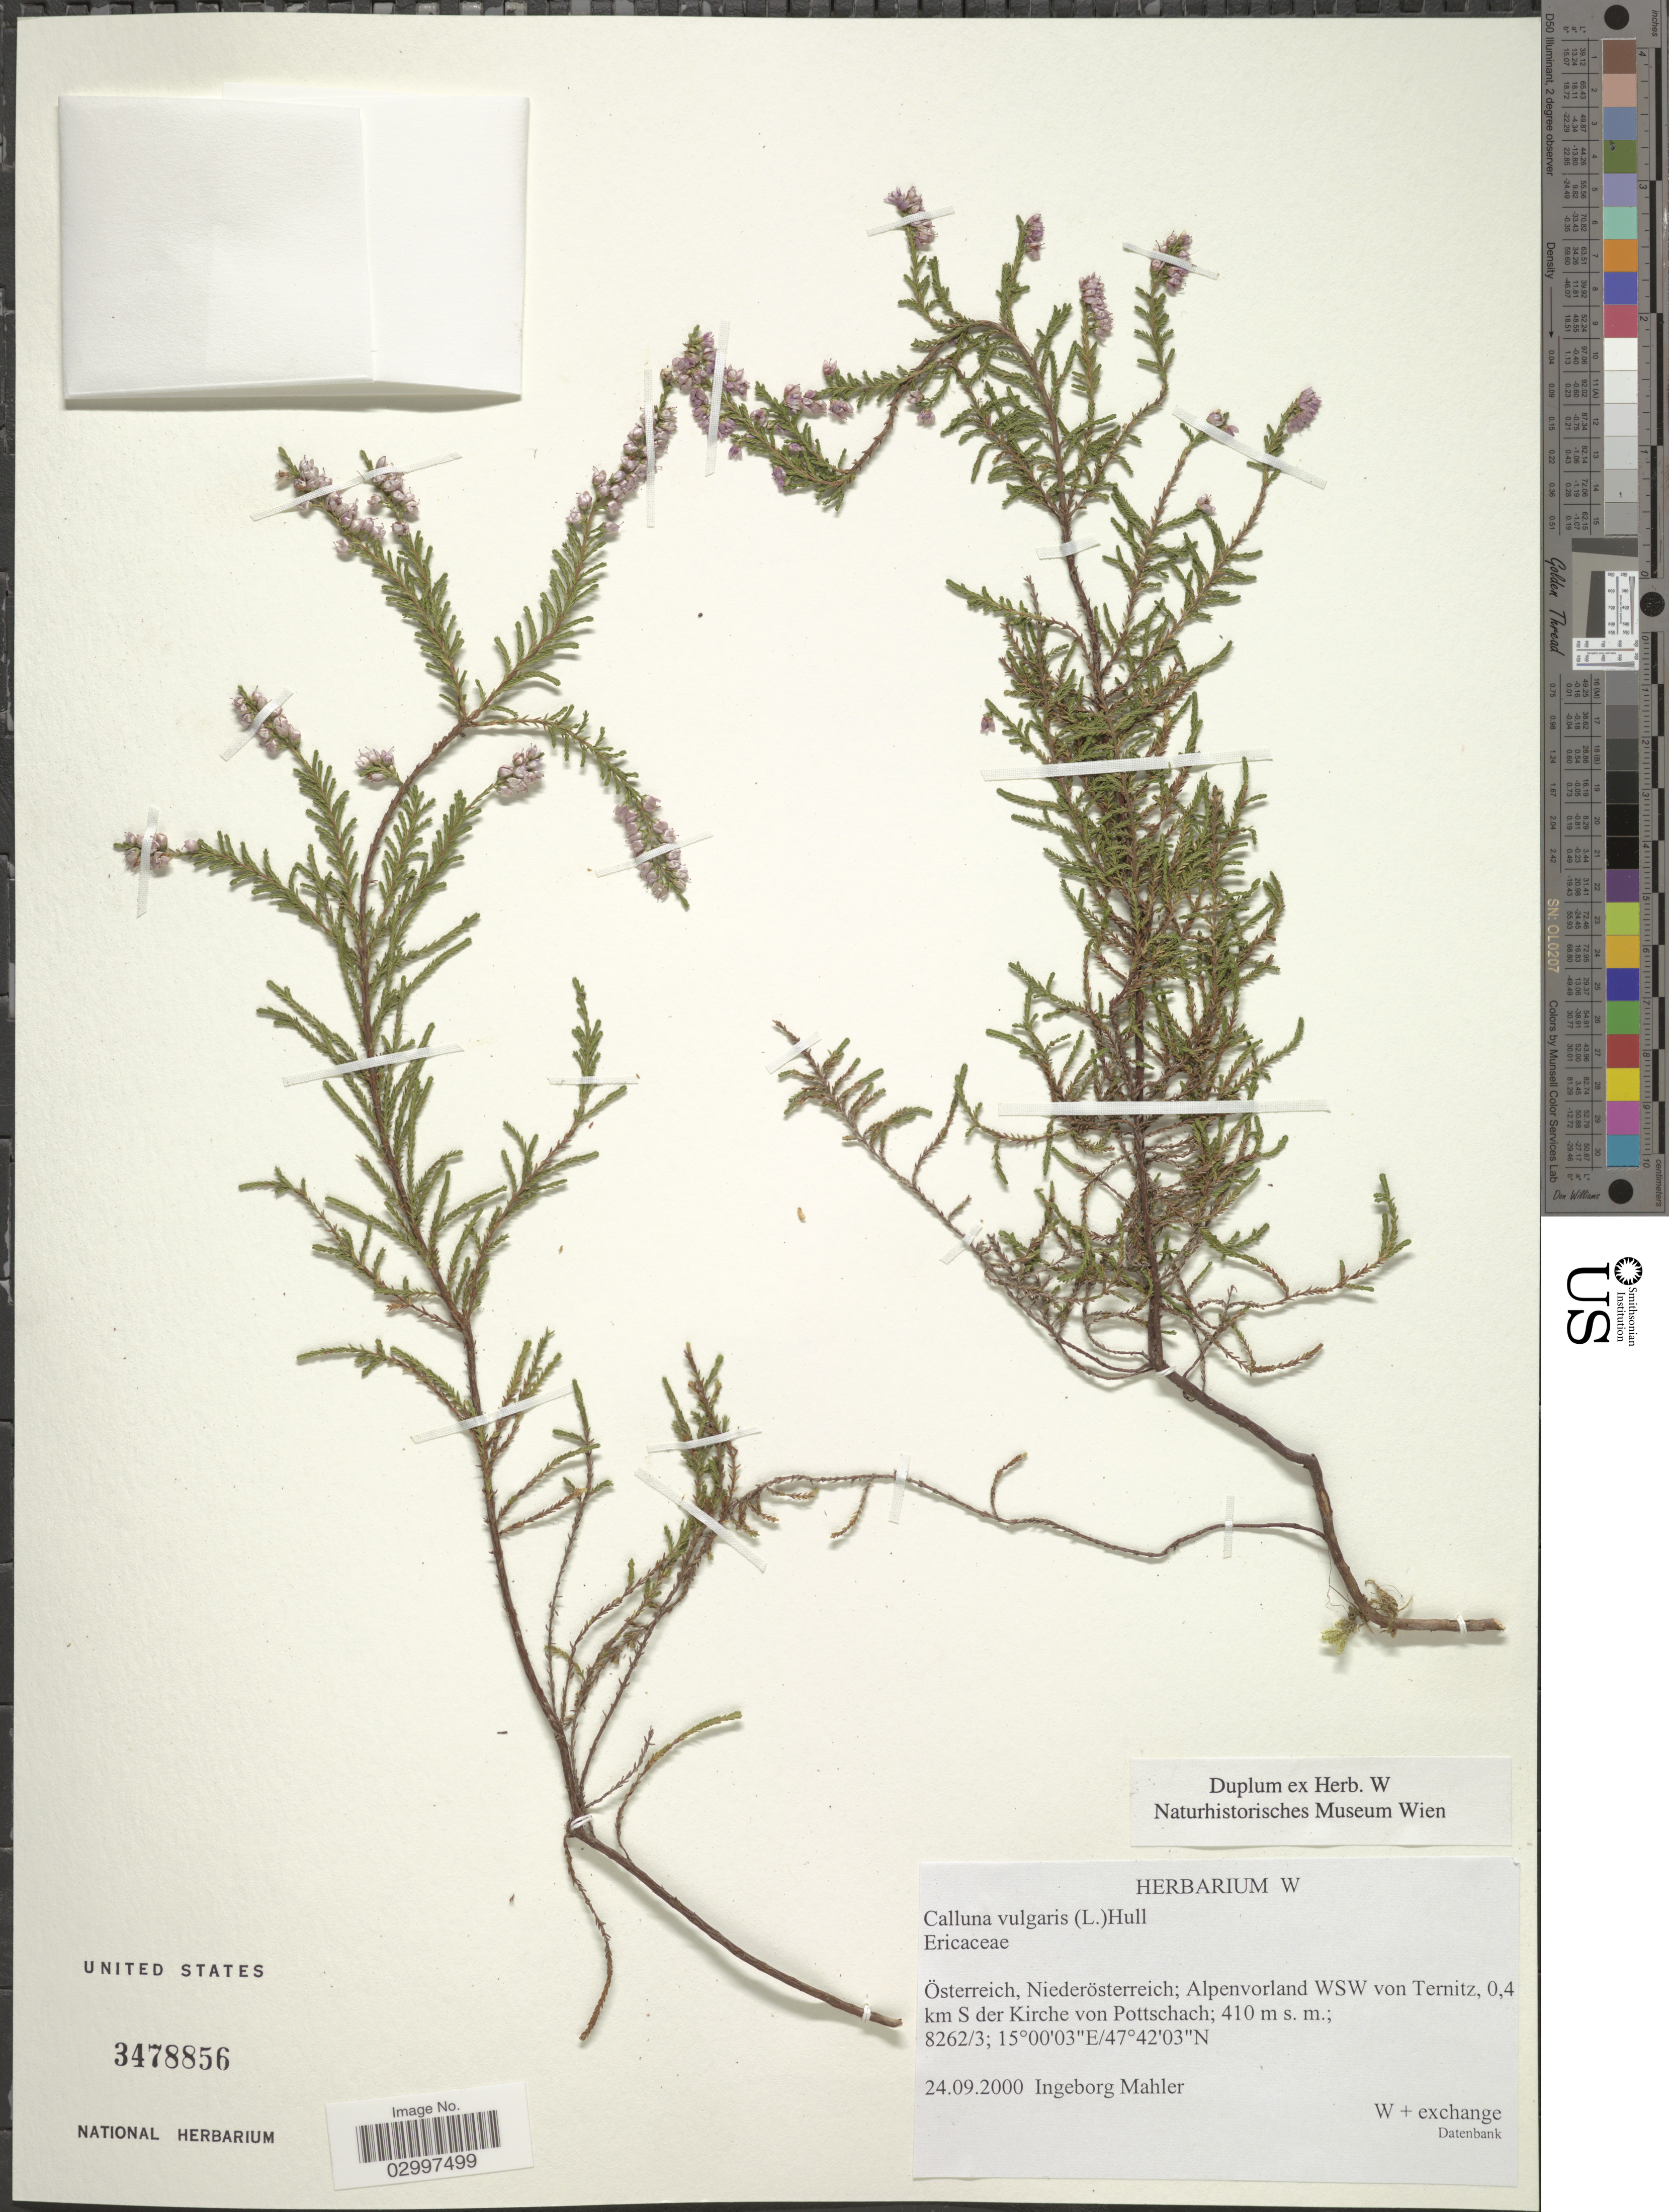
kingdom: Plantae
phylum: Tracheophyta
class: Magnoliopsida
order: Ericales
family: Ericaceae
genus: Calluna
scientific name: Calluna vulgaris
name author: (L.) Hull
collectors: I. Mahler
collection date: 2000-09-24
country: Austria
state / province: Niederosterreich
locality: Alpenvorland WSW von Ternitz, 0,4 km S der Kirche von Pottschach.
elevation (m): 410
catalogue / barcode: US 3478856